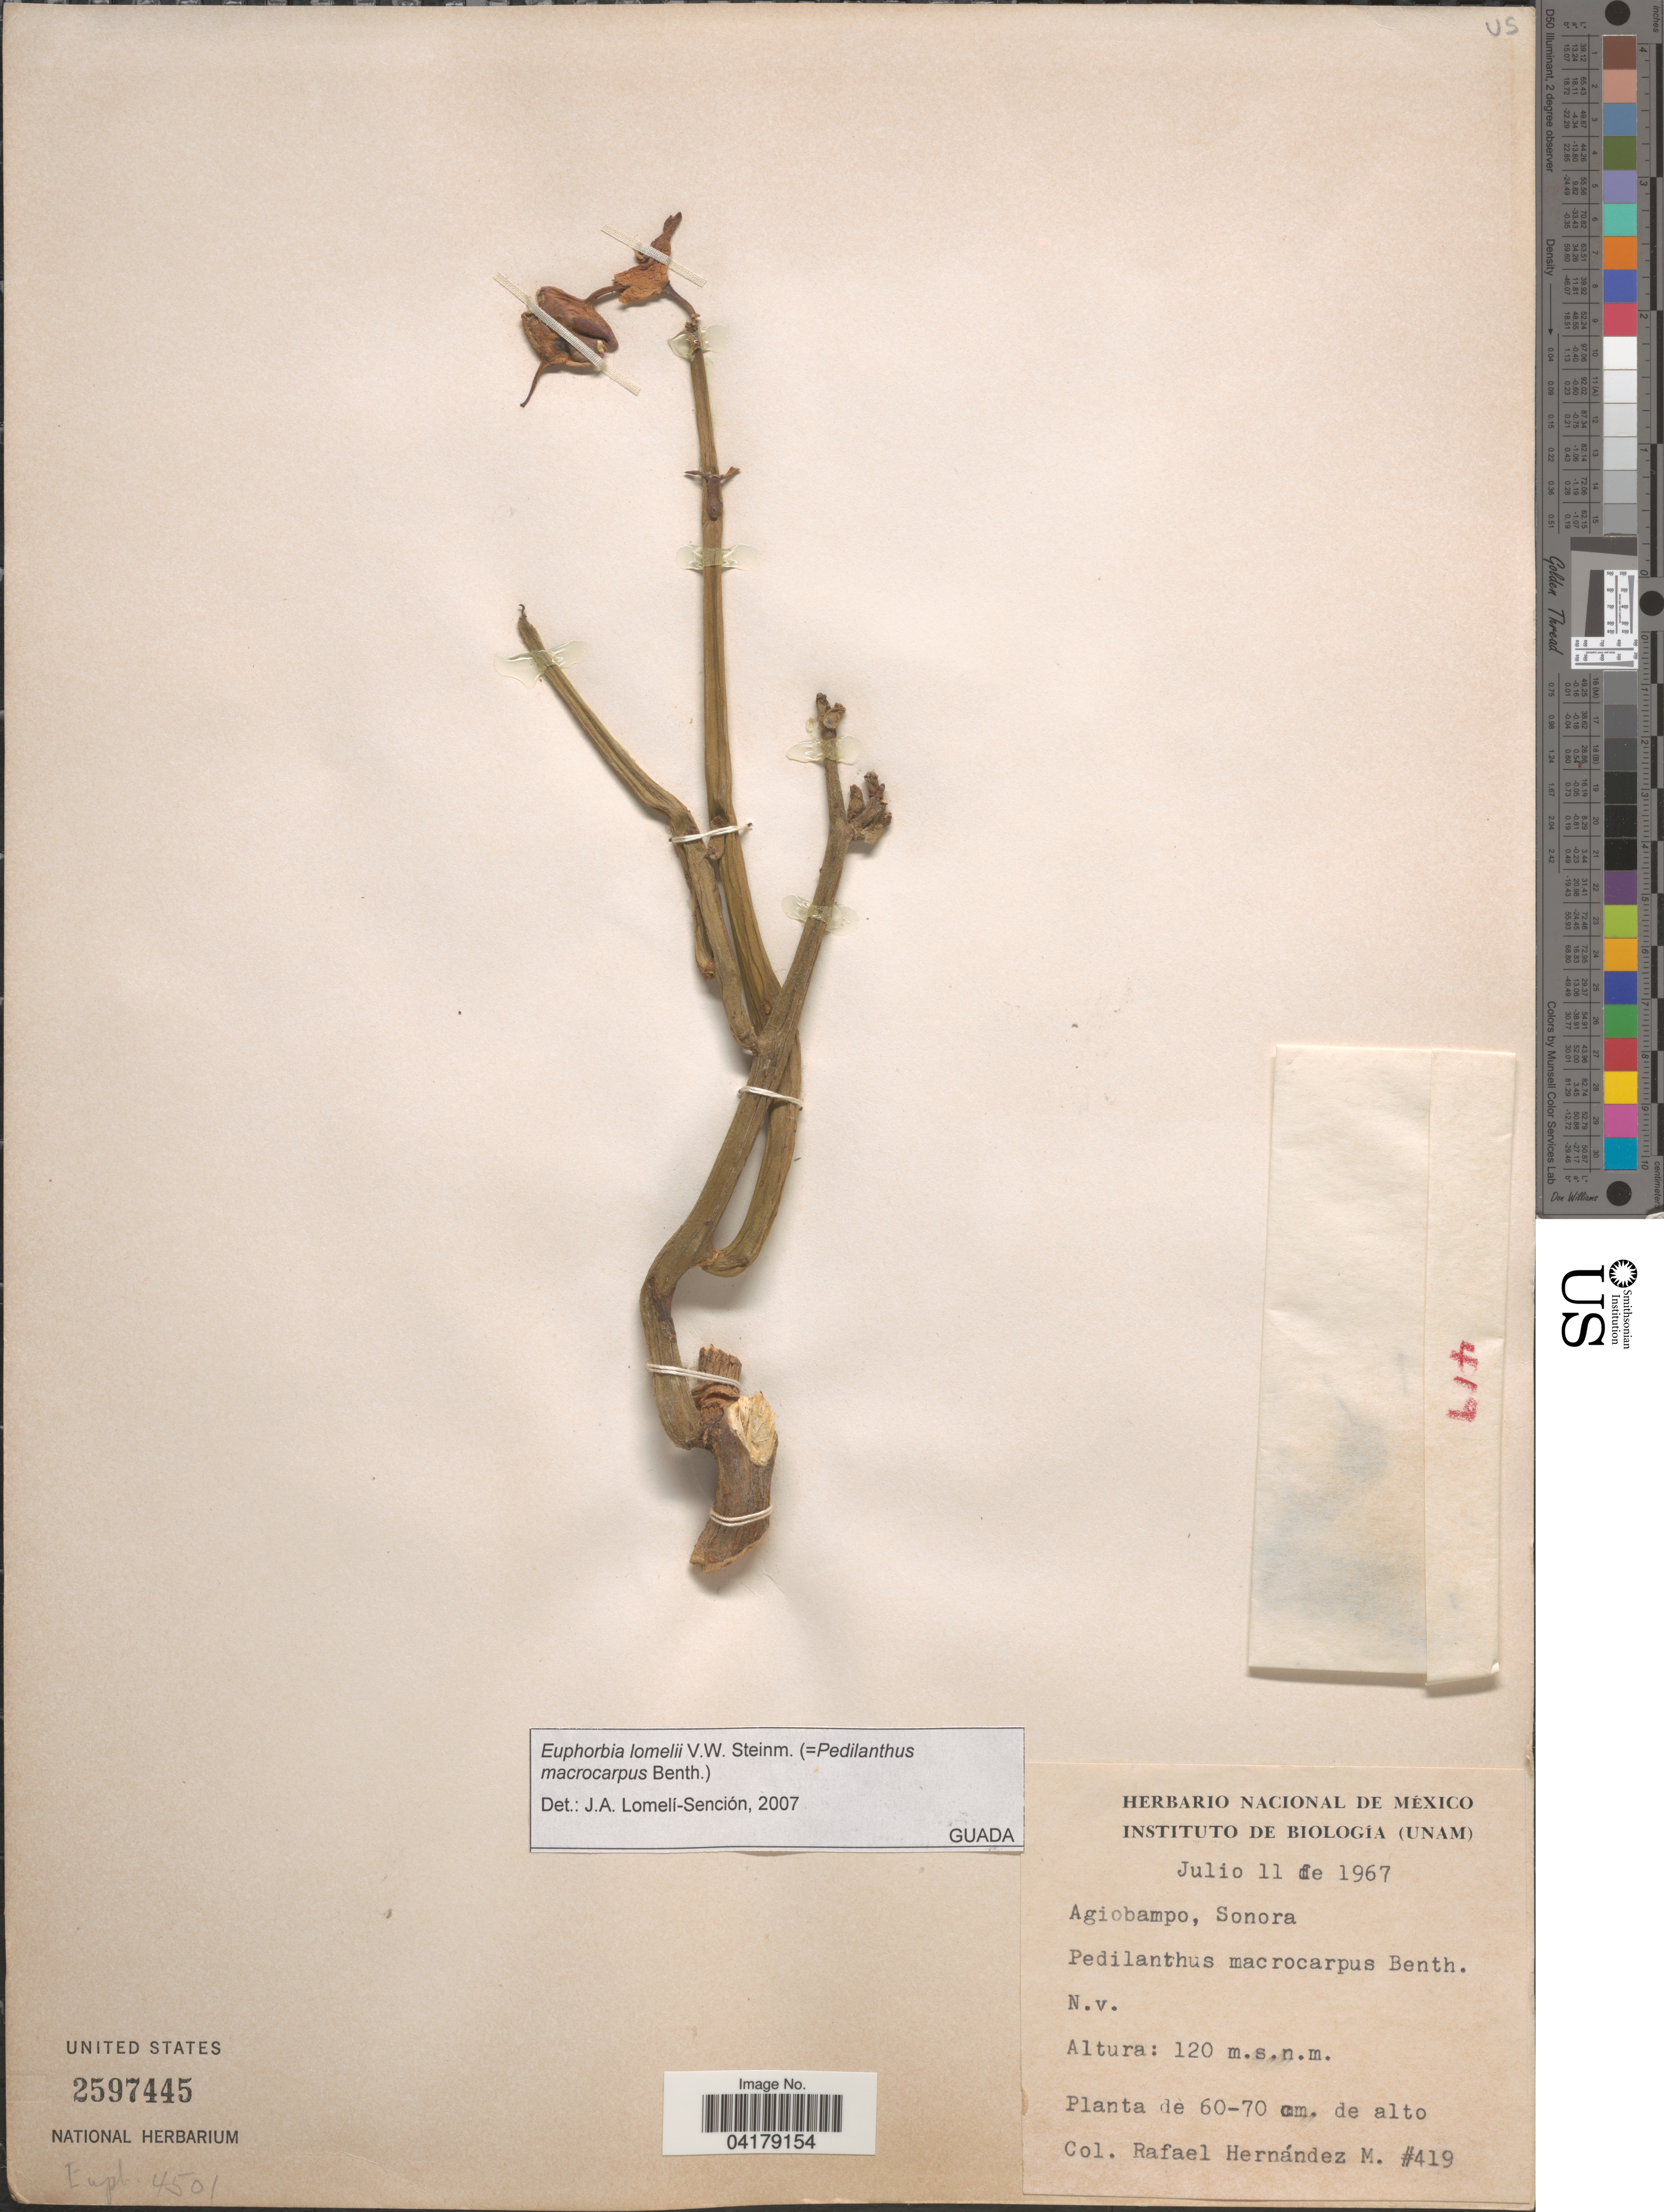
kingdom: Plantae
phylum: Tracheophyta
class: Magnoliopsida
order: Malpighiales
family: Euphorbiaceae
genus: Euphorbia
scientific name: Euphorbia lomelii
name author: V.W. Steinm.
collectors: R. Hernández-M.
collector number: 419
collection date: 1967-07-11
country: Mexico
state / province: Sonora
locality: Agiobampo.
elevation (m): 120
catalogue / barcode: US 2597445